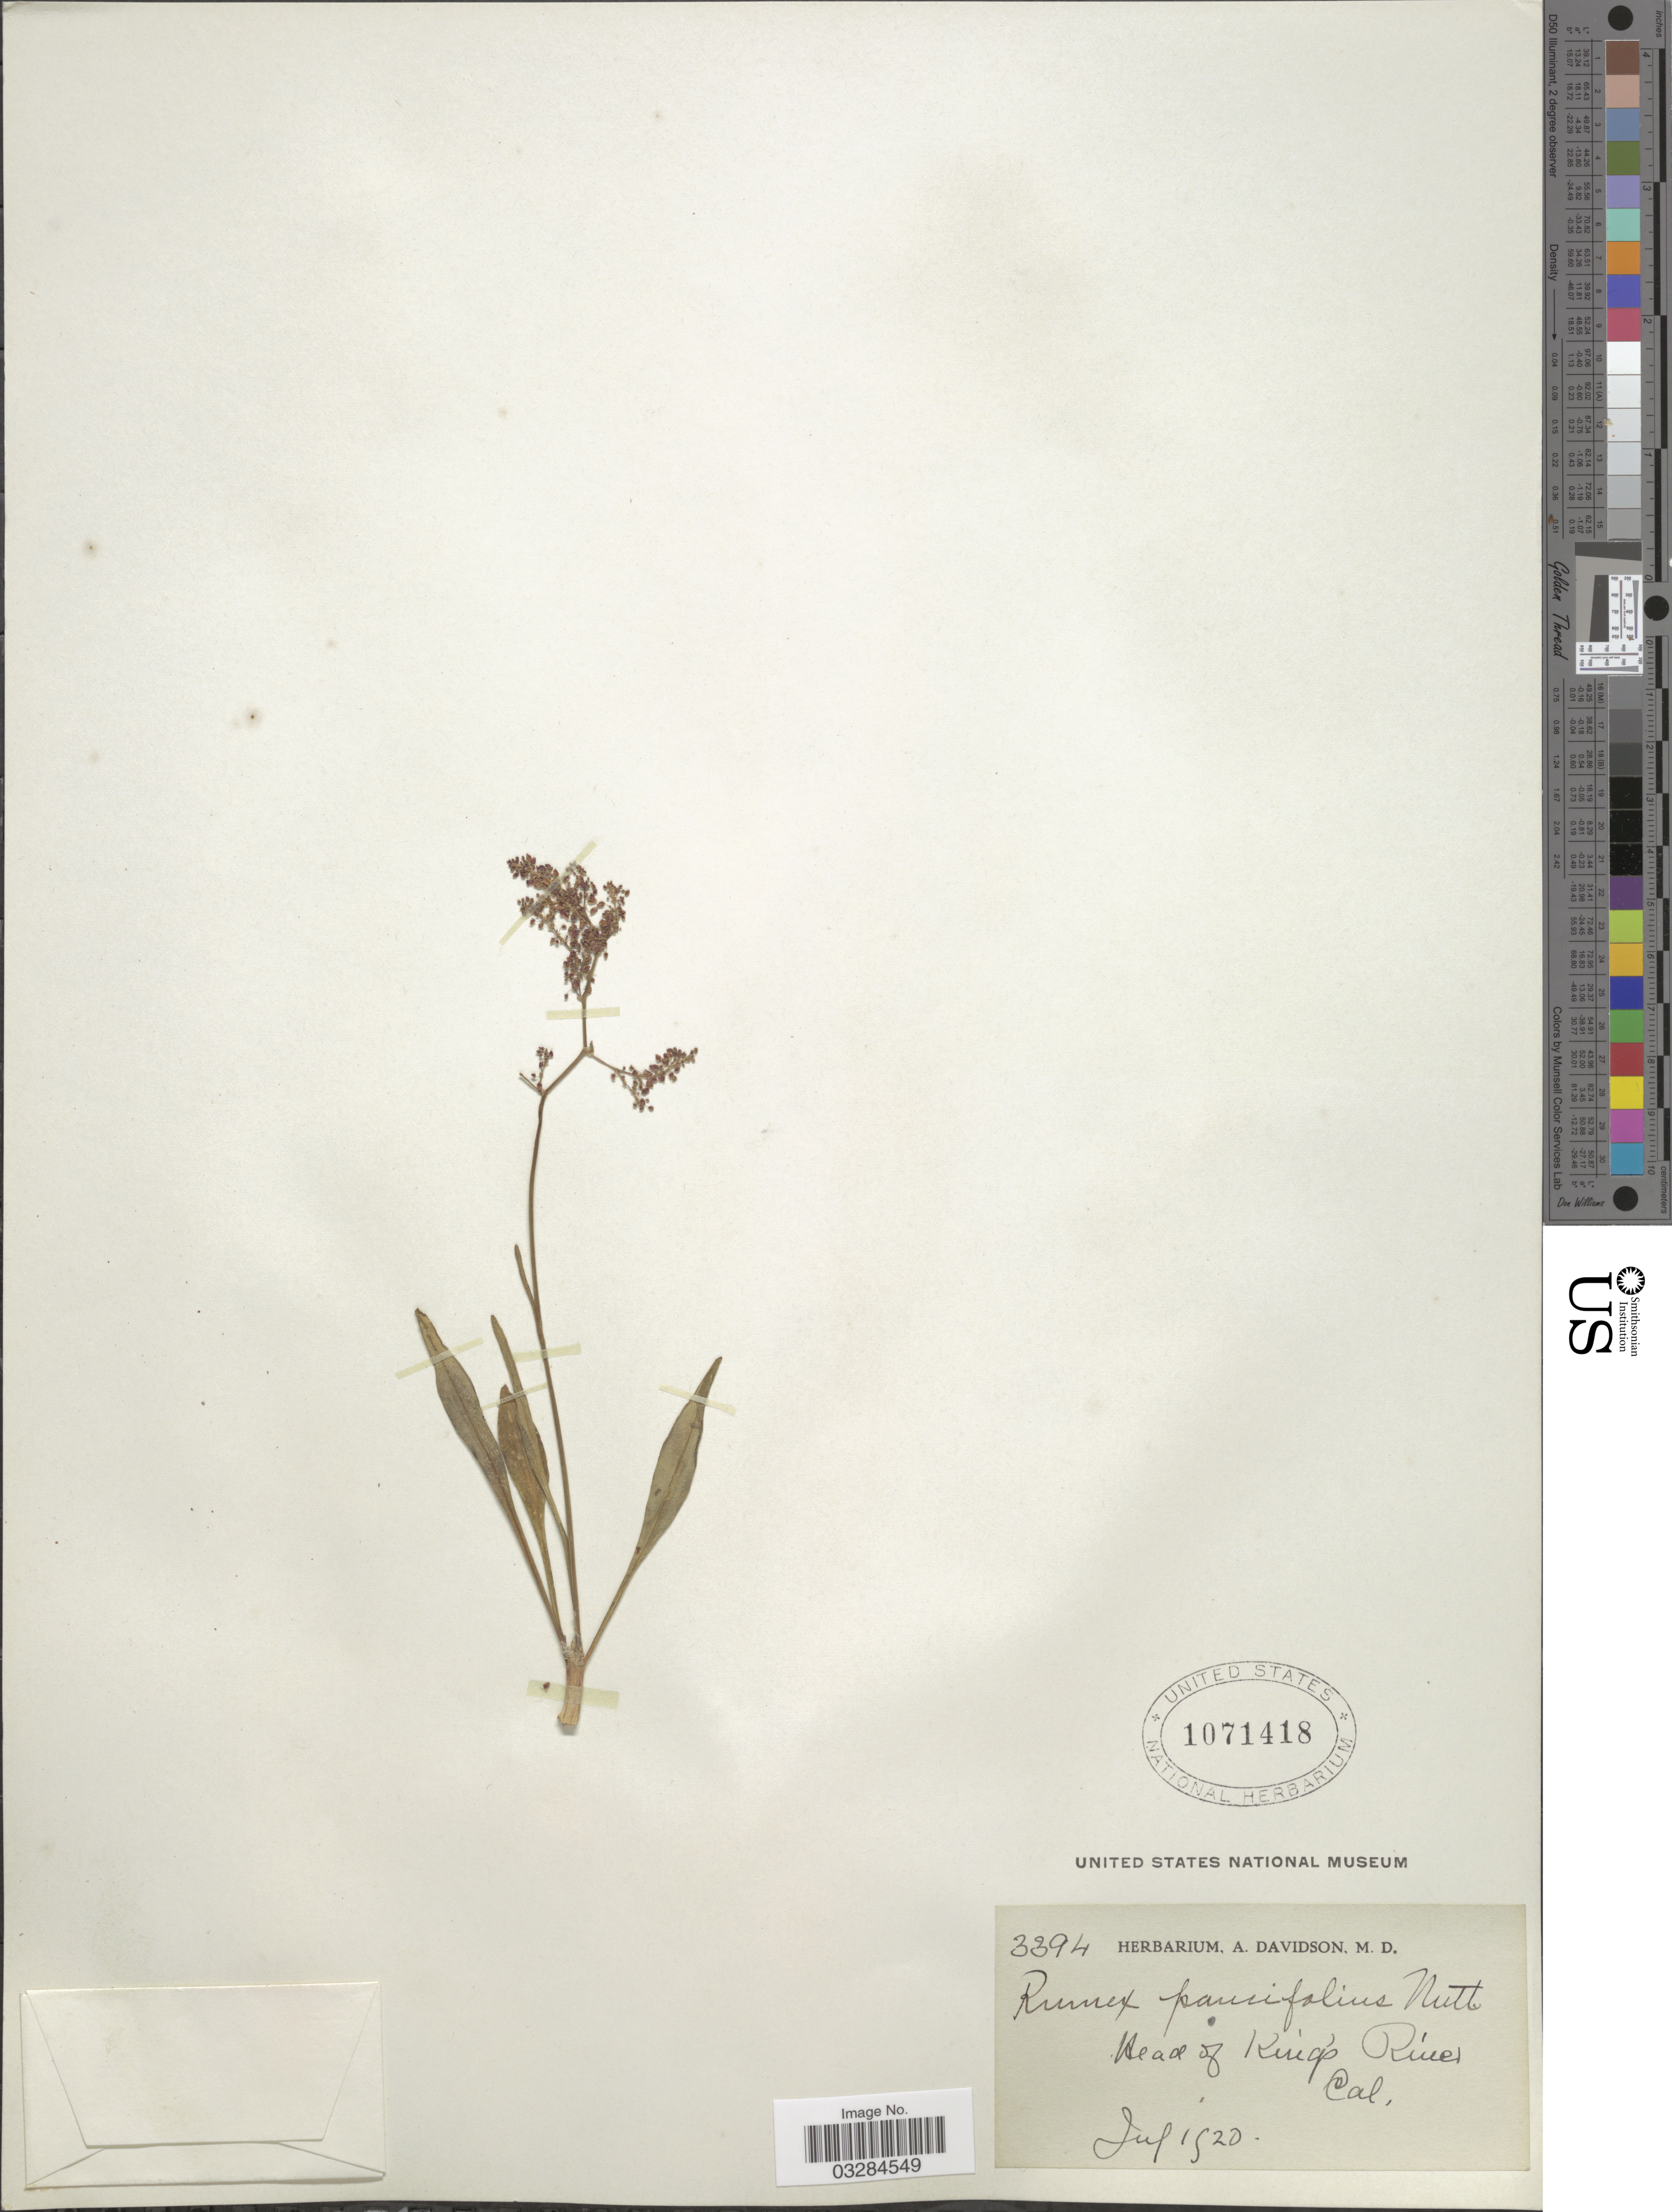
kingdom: Plantae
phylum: Tracheophyta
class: Magnoliopsida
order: Caryophyllales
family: Polygonaceae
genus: Rumex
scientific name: Rumex paucifolius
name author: Nutt.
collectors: ex herb. A. Davidson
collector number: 3394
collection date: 1820-07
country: United States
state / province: California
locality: Head of King's River.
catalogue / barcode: US 1071418